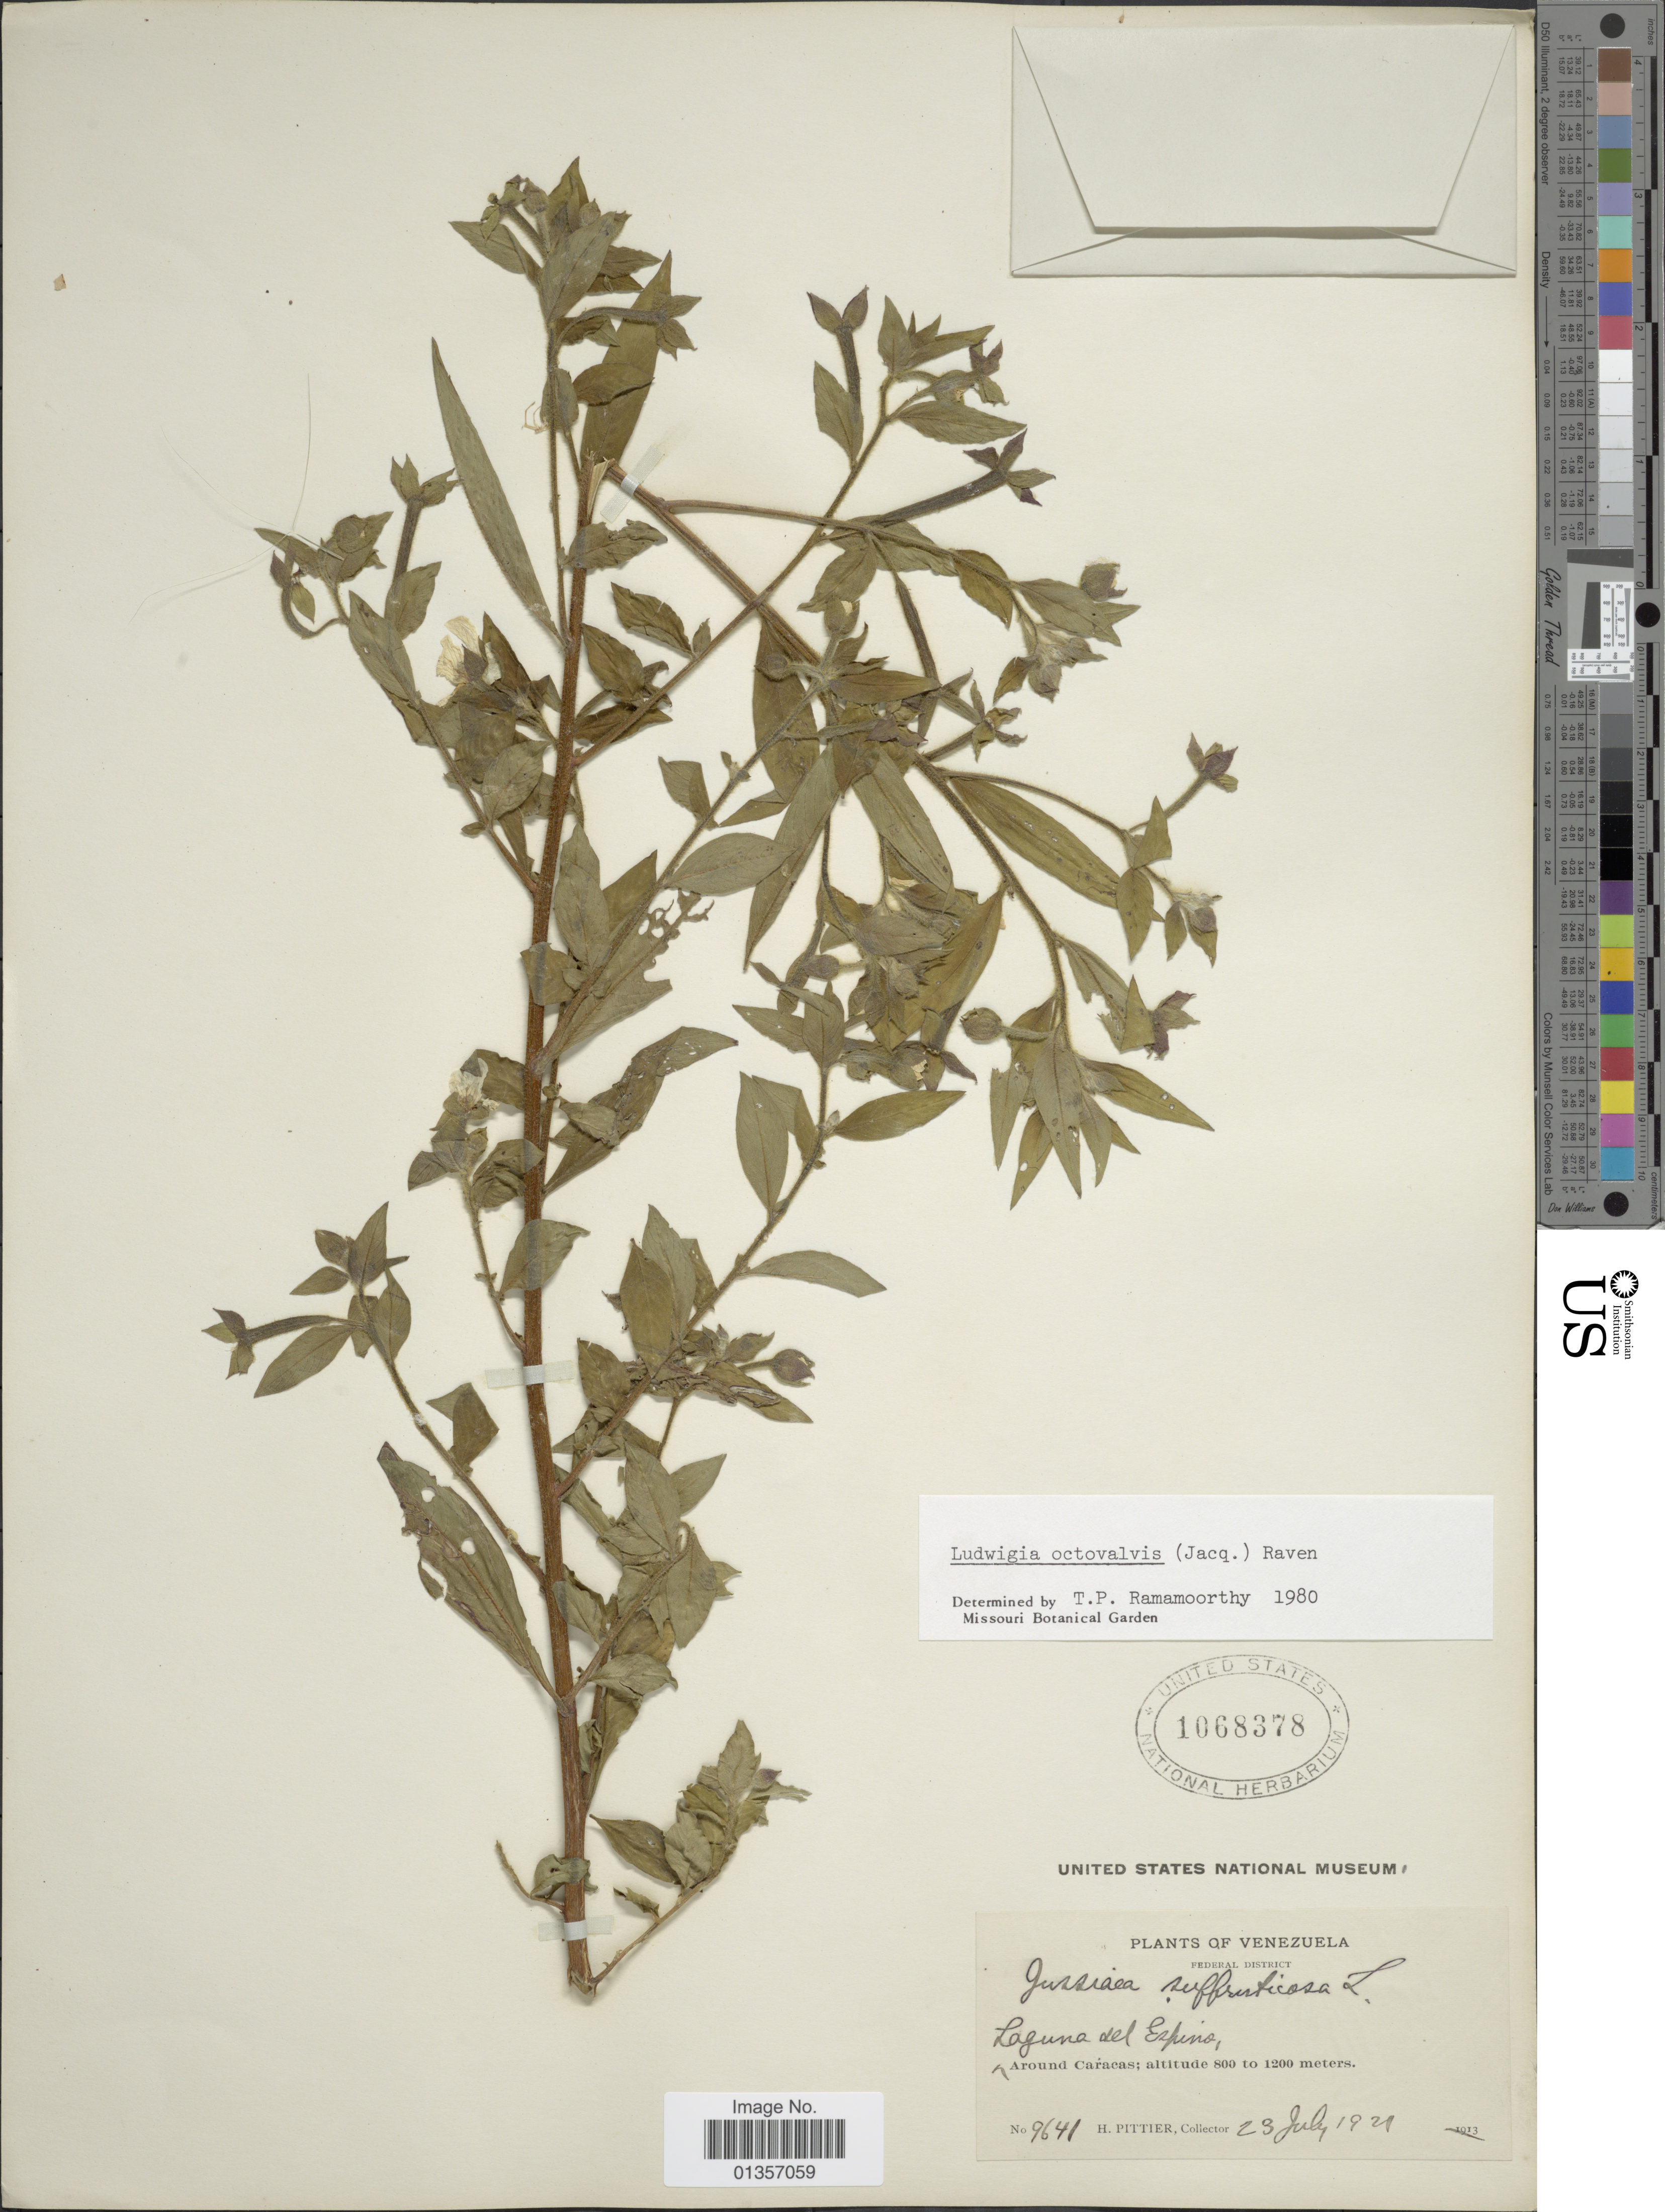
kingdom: Plantae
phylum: Tracheophyta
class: Magnoliopsida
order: Myrtales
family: Onagraceae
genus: Ludwigia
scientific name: Ludwigia octovalvis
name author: (Jacq.) P.H. Raven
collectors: H. F. Pittier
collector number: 9641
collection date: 1921-07-23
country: Venezuela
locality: Federal District, Around Caracas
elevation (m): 800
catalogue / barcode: US 1068378